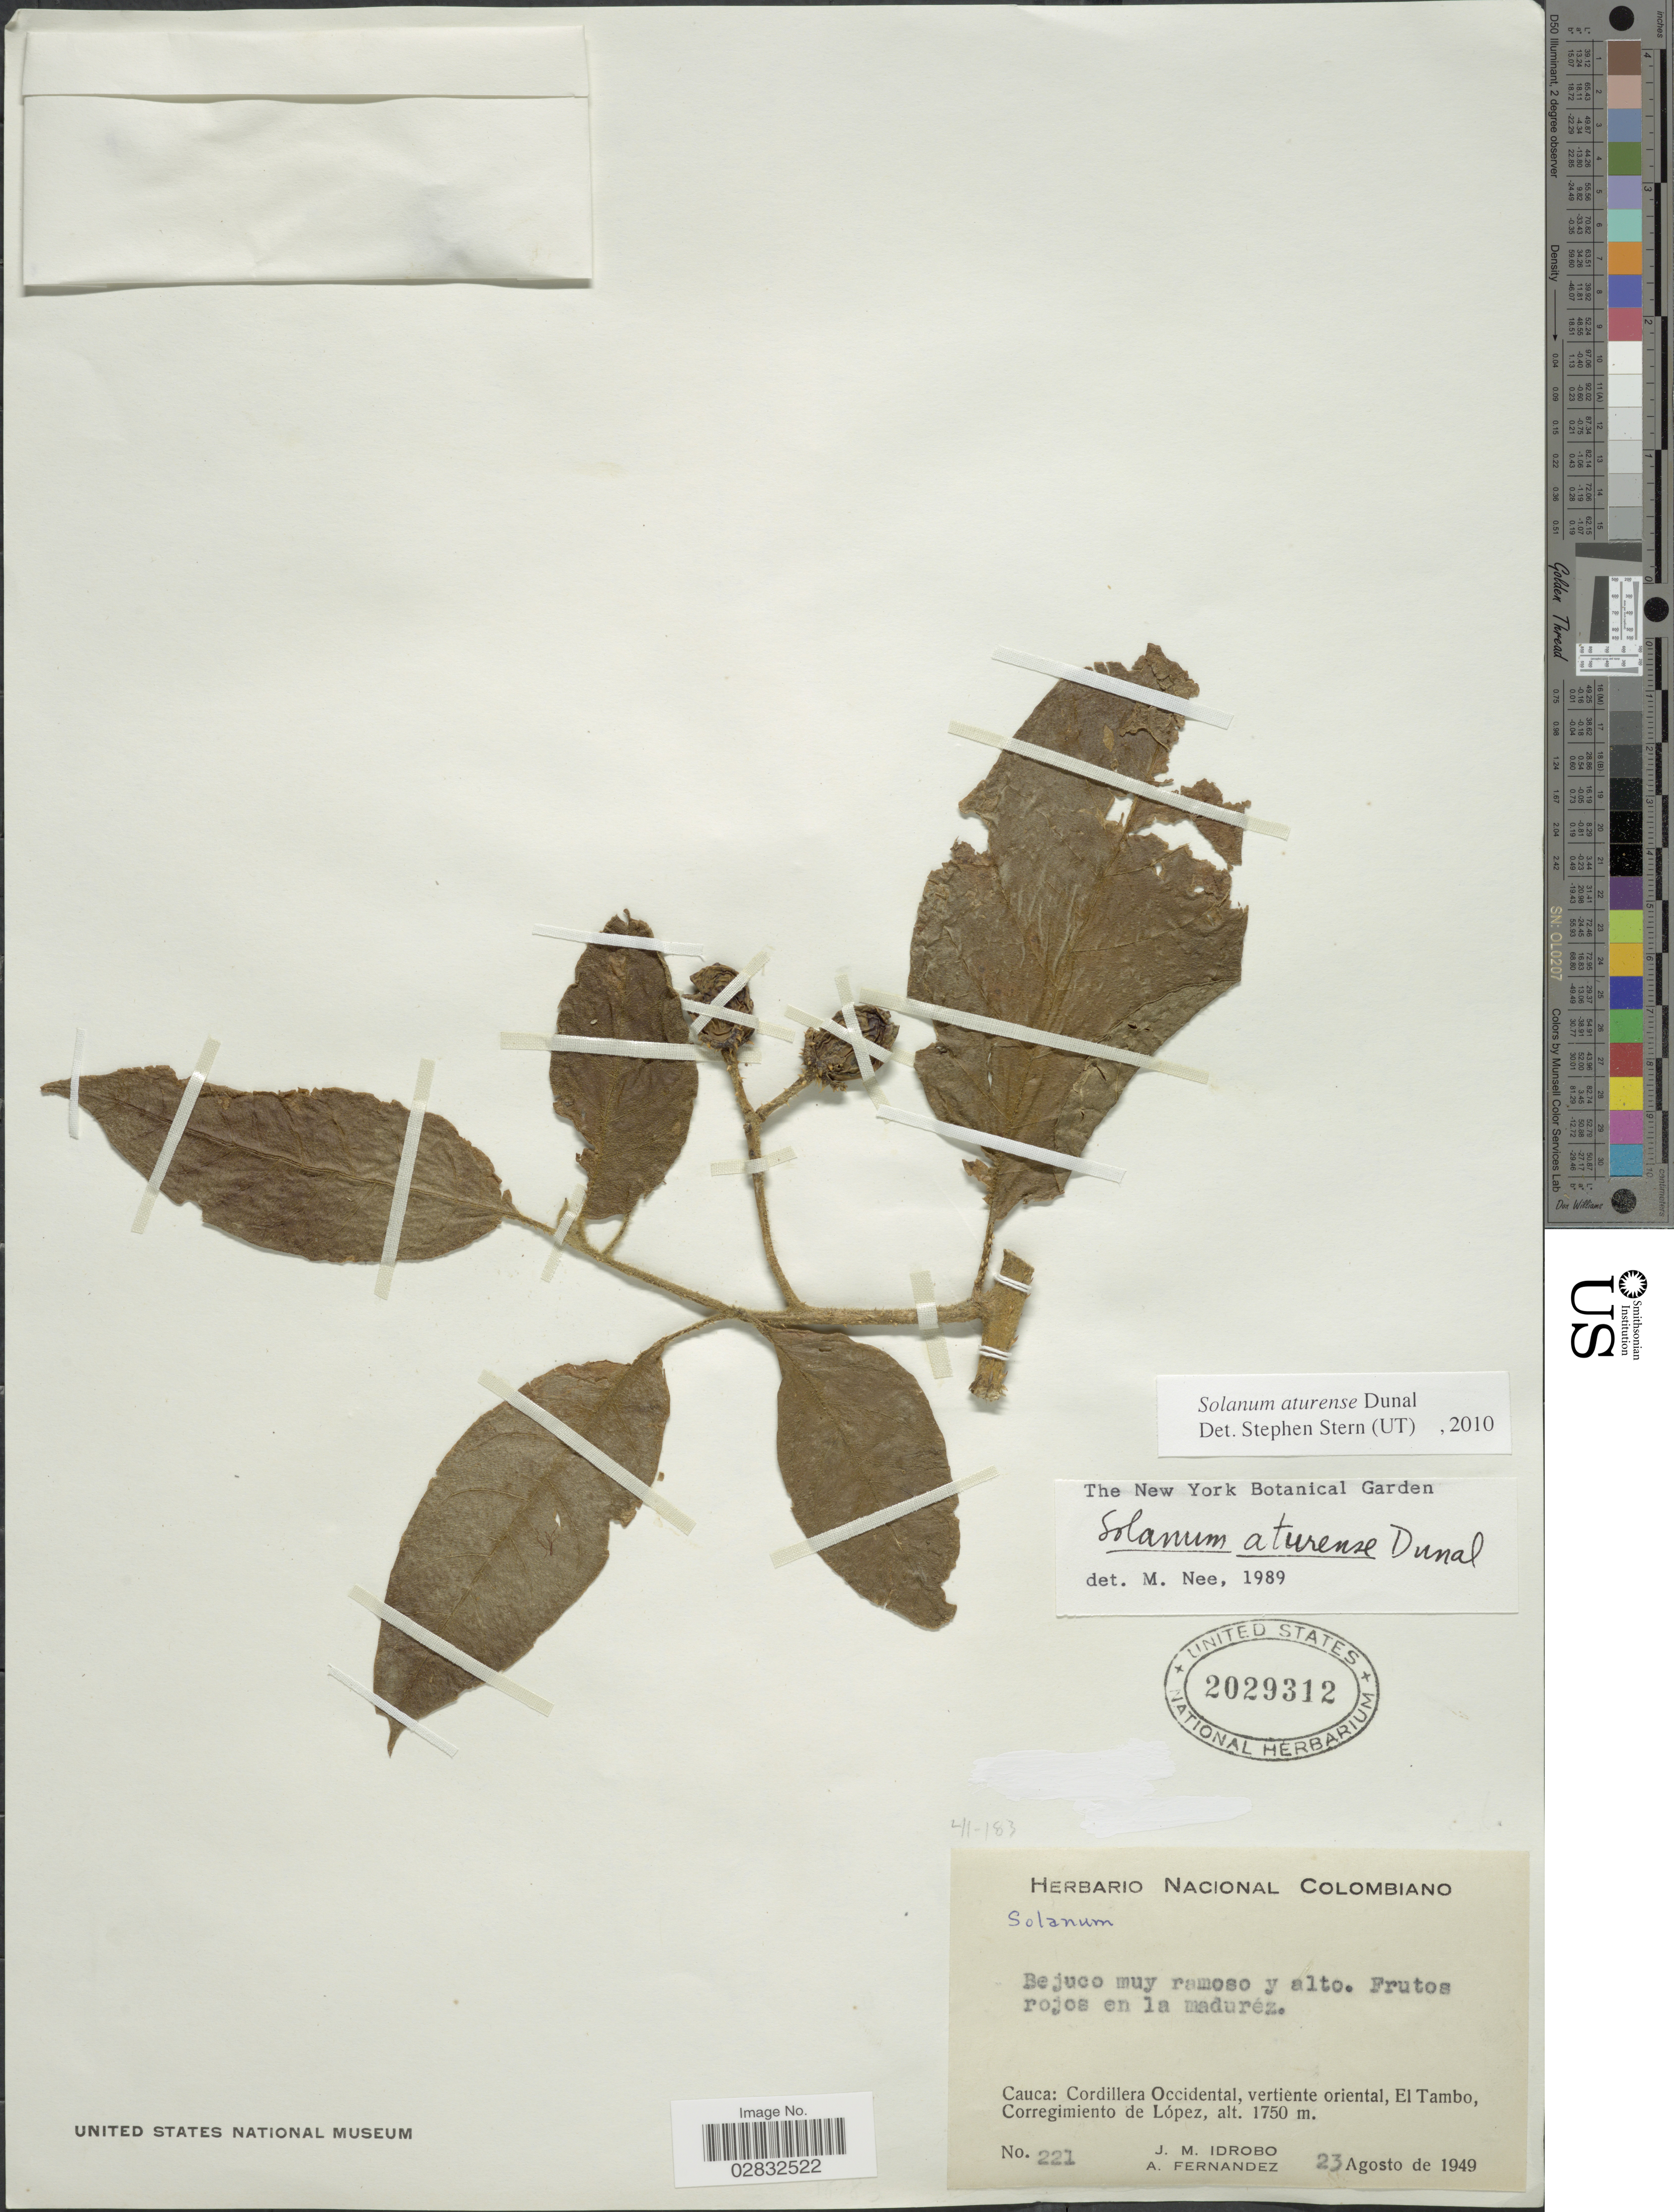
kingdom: Plantae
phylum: Tracheophyta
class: Magnoliopsida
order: Solanales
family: Solanaceae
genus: Solanum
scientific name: Solanum aturense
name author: Dunal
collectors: J. M. Idrobo & A. Fernandez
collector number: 221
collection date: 1949-08-23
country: Colombia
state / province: Cauca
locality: Cordillera Occidental, vertiente oriental, El Tambo, Corregimiento de López.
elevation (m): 1750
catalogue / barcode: US 2029312